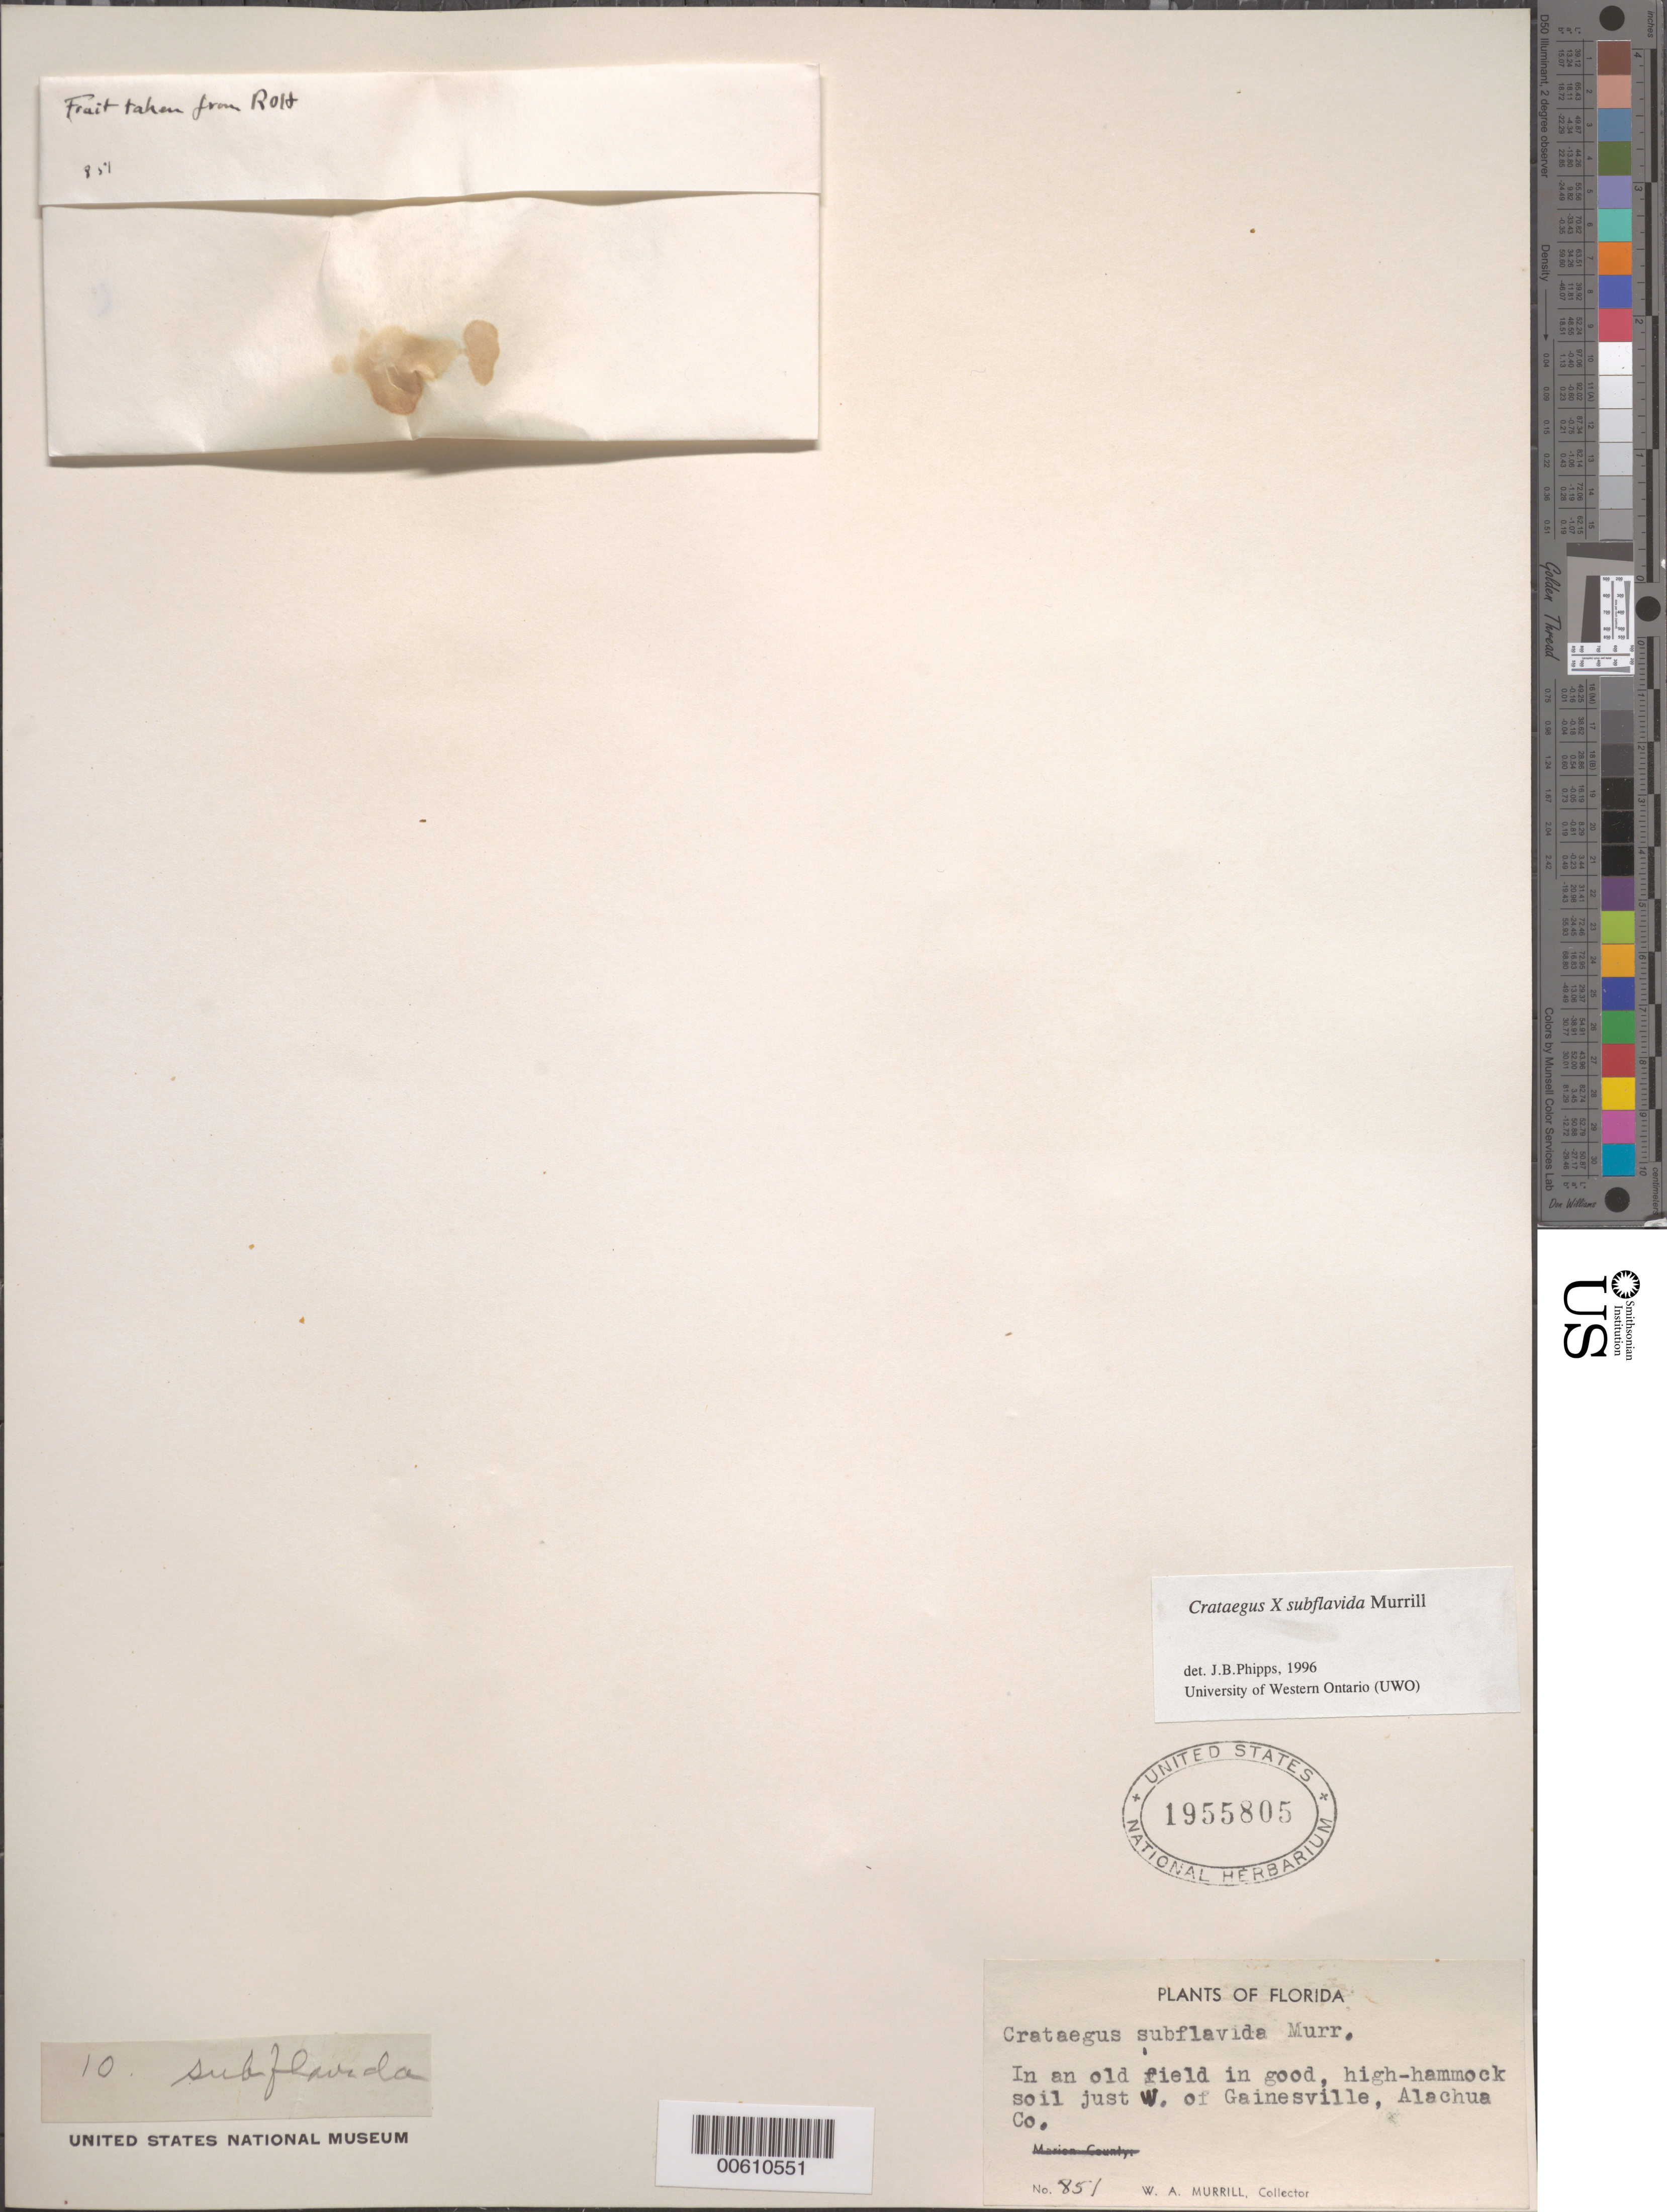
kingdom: Plantae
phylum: Tracheophyta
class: Magnoliopsida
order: Rosales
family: Rosaceae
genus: Crataegus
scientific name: Crataegus subflavida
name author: Murrill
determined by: Phipps, James B., (UWO), University of Western Ontario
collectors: W. A. Murrill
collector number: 851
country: United States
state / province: Florida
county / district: Alachua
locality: Just W of Gainesville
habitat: In an old field in good, high-hammock soil.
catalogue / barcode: US 1955805